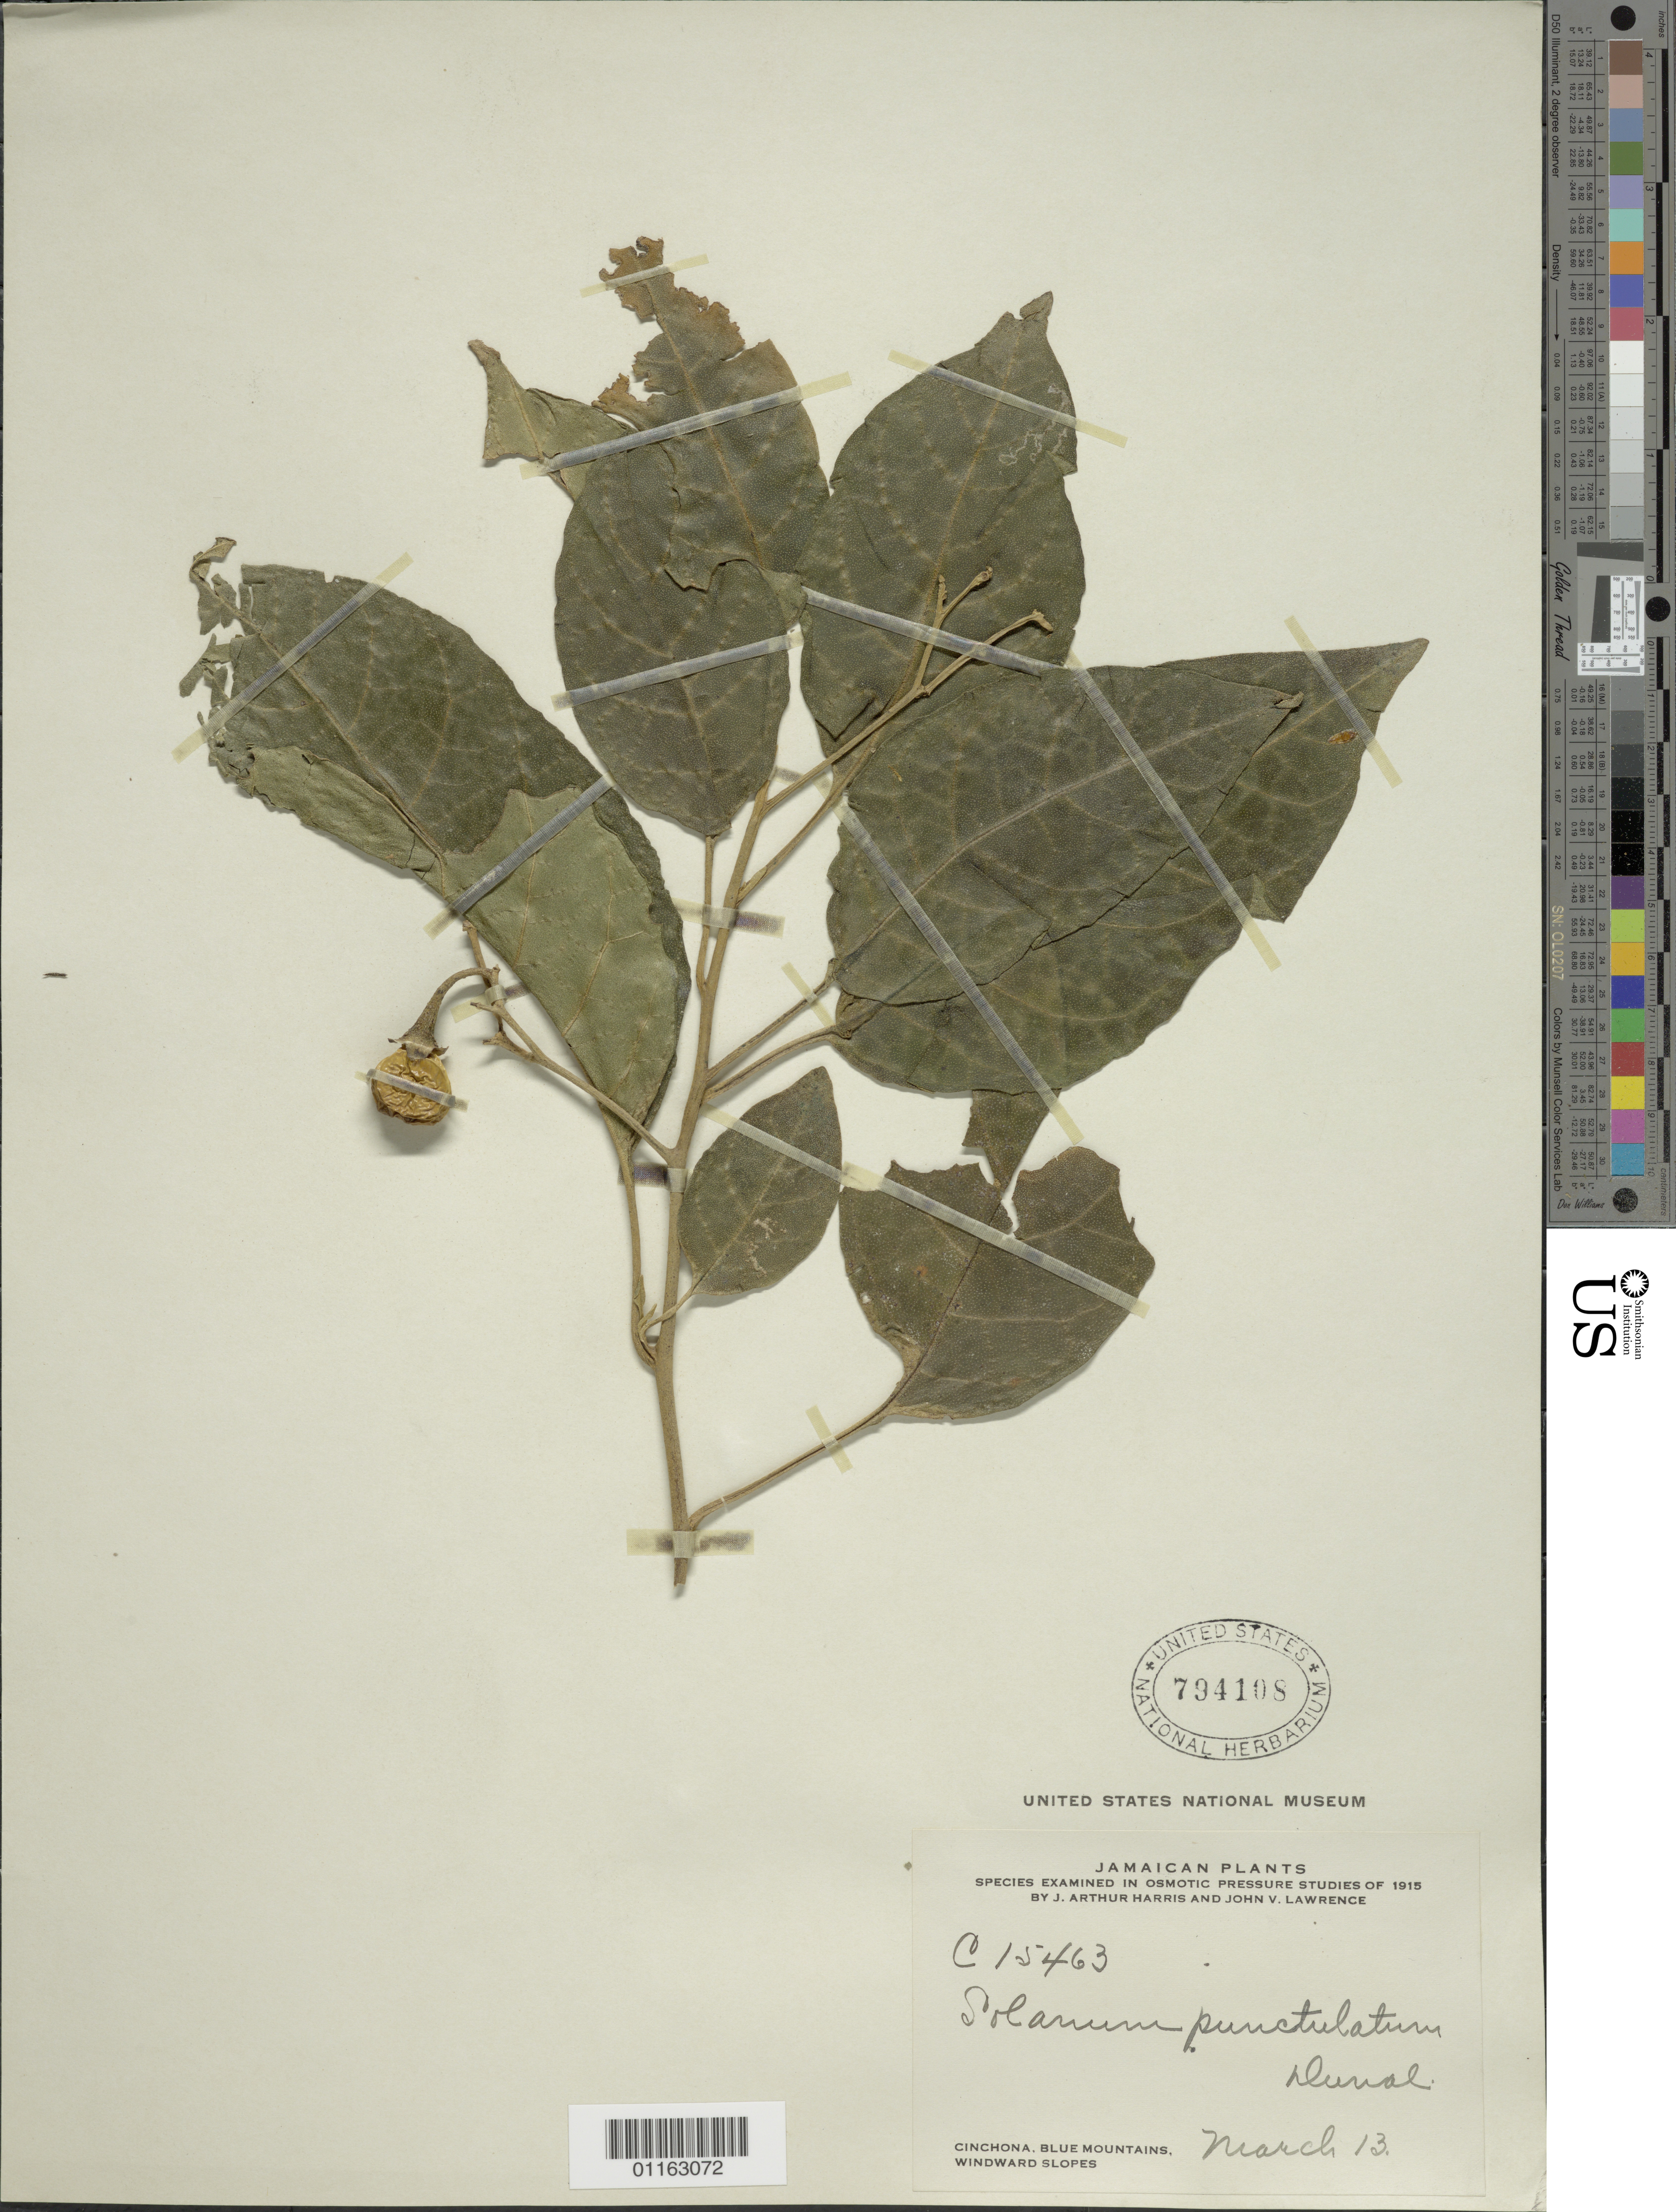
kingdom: Plantae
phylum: Tracheophyta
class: Magnoliopsida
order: Solanales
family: Solanaceae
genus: Solanum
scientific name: Solanum punctulatum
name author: Dunal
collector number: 15463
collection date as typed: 13 Mar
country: Jamaica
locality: Cinchona, Blue Mountains; windward slopes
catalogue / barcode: US 794108